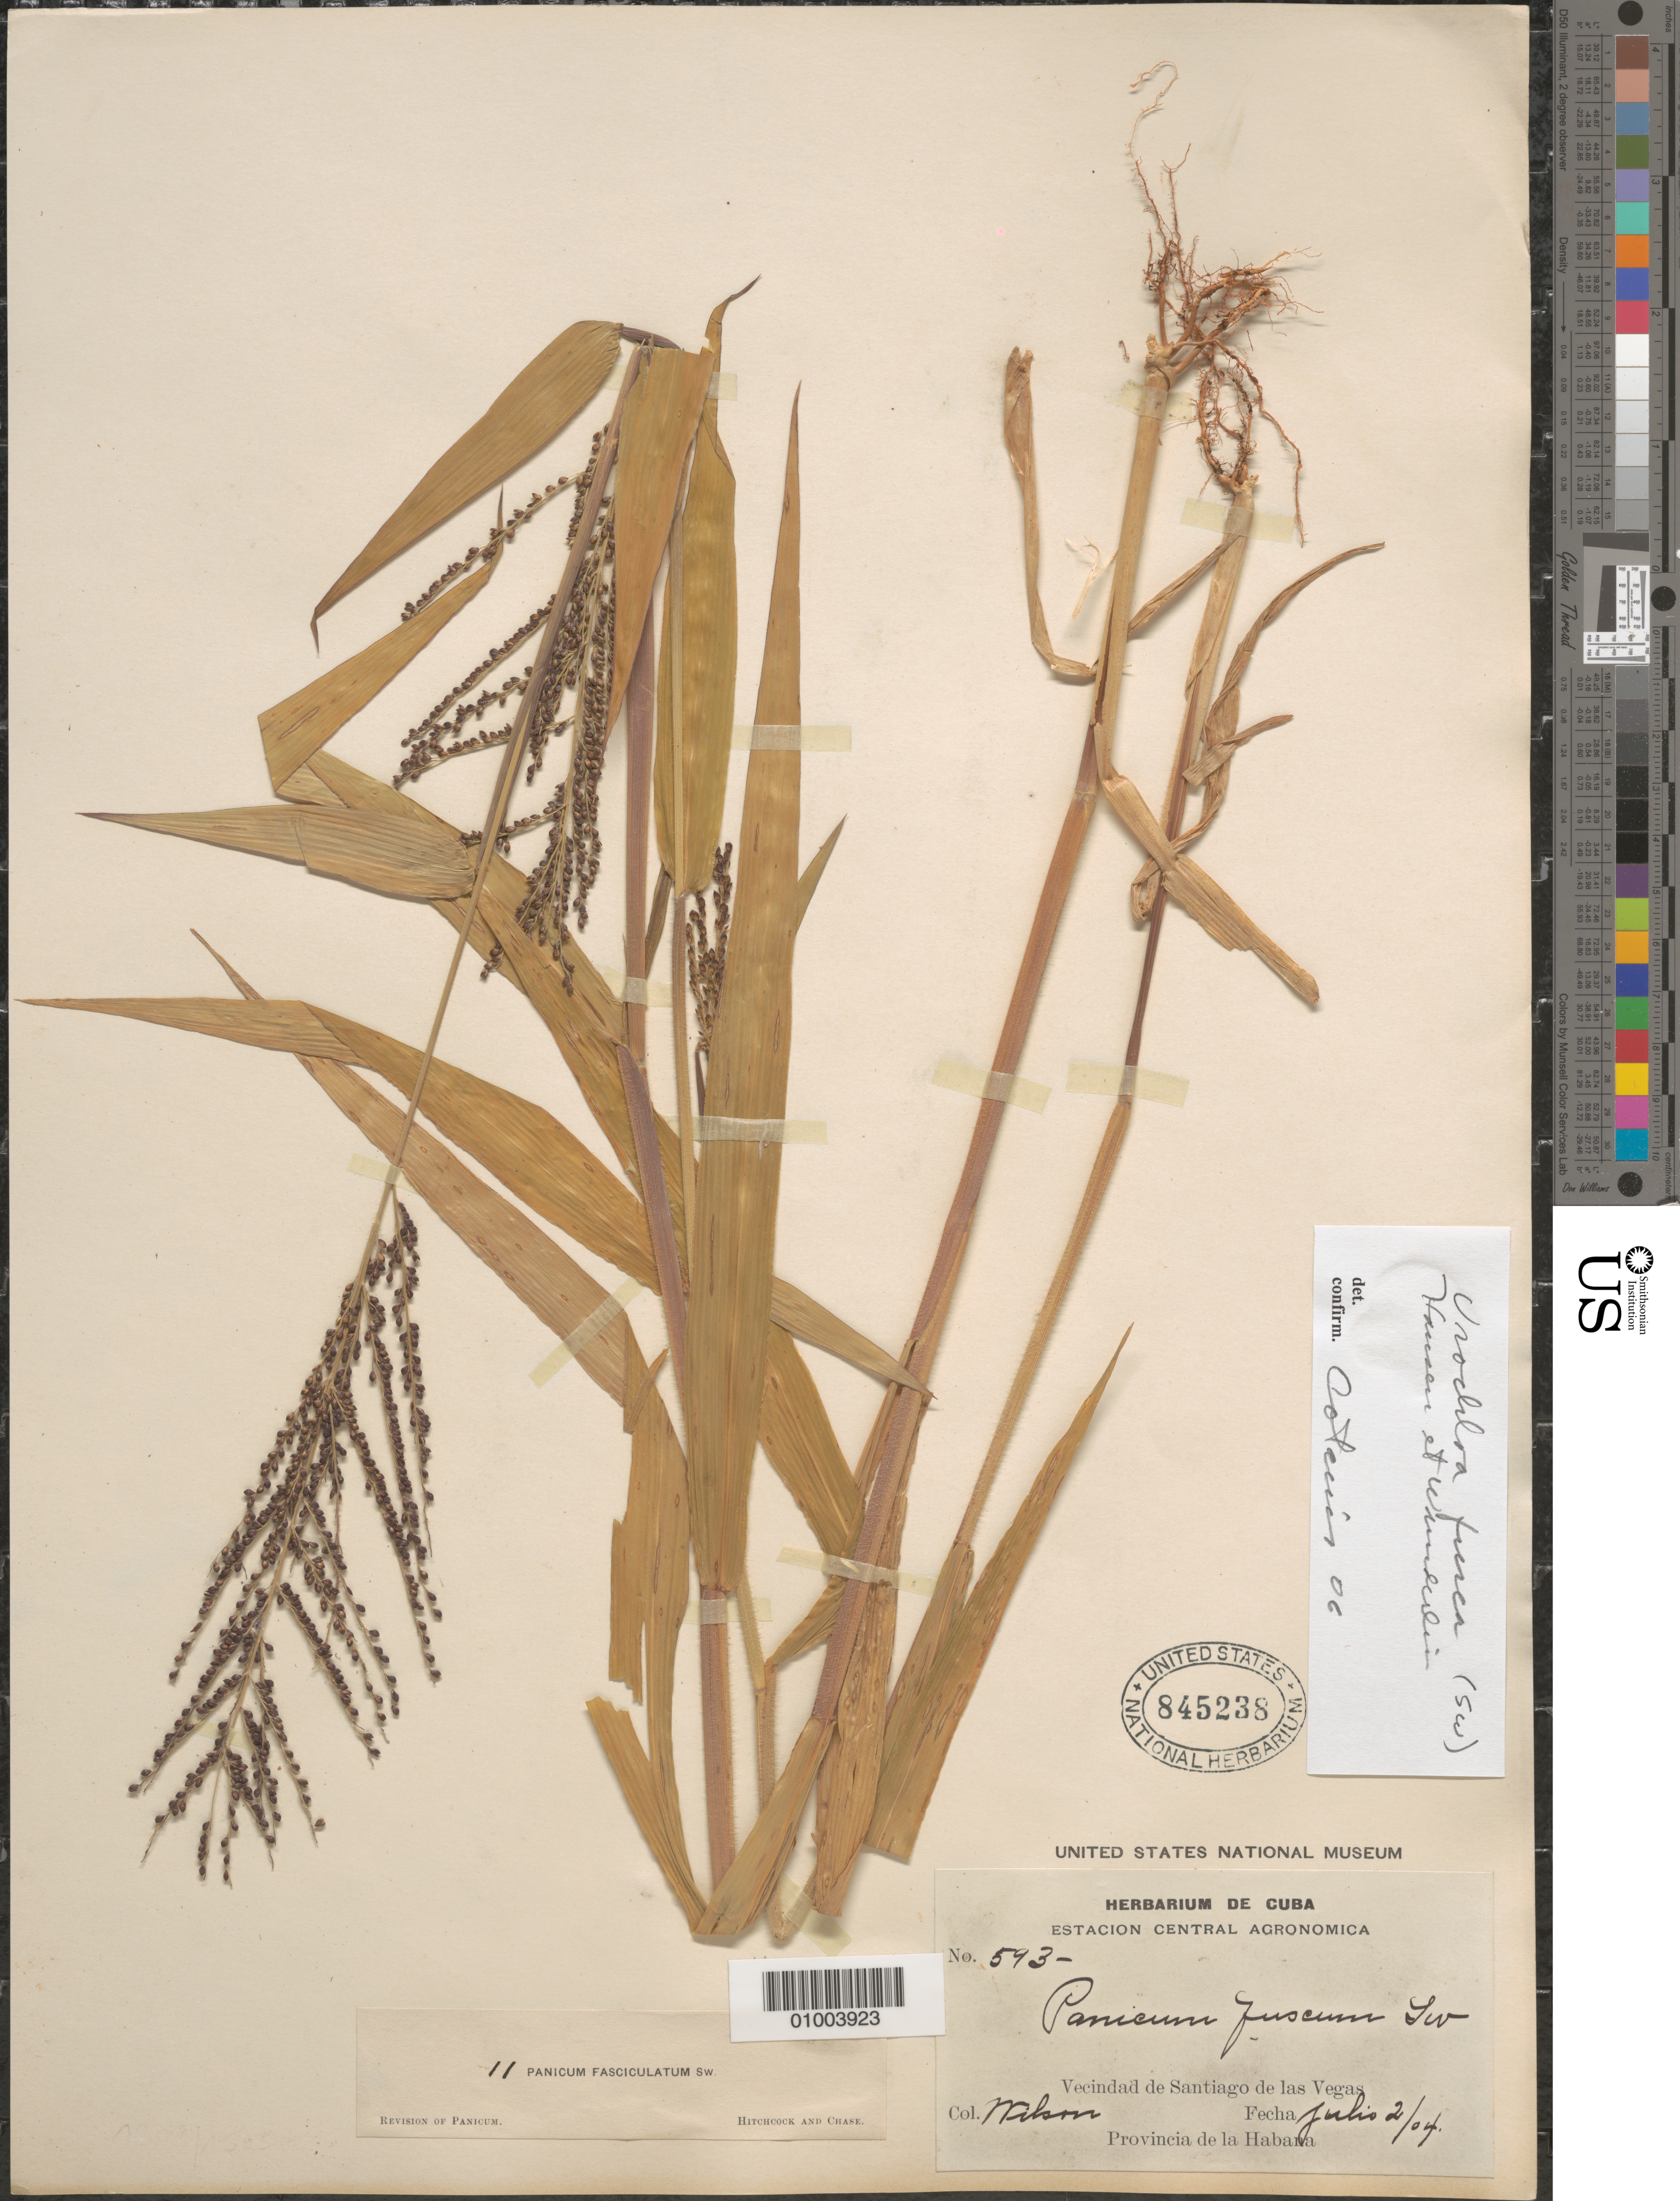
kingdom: Plantae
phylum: Tracheophyta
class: Liliopsida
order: Poales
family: Poaceae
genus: Urochloa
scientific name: Urochloa fusca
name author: (Sw.) B.F. Hansen & Wunderlin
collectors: -- Wilson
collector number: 593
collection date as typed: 02 Jul 1904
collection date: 1904-07-02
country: Cuba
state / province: La Habana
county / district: Municipio Boyeros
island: Cuba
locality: Santiago de las Vegas (vecindad de)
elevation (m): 97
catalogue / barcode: US 845238